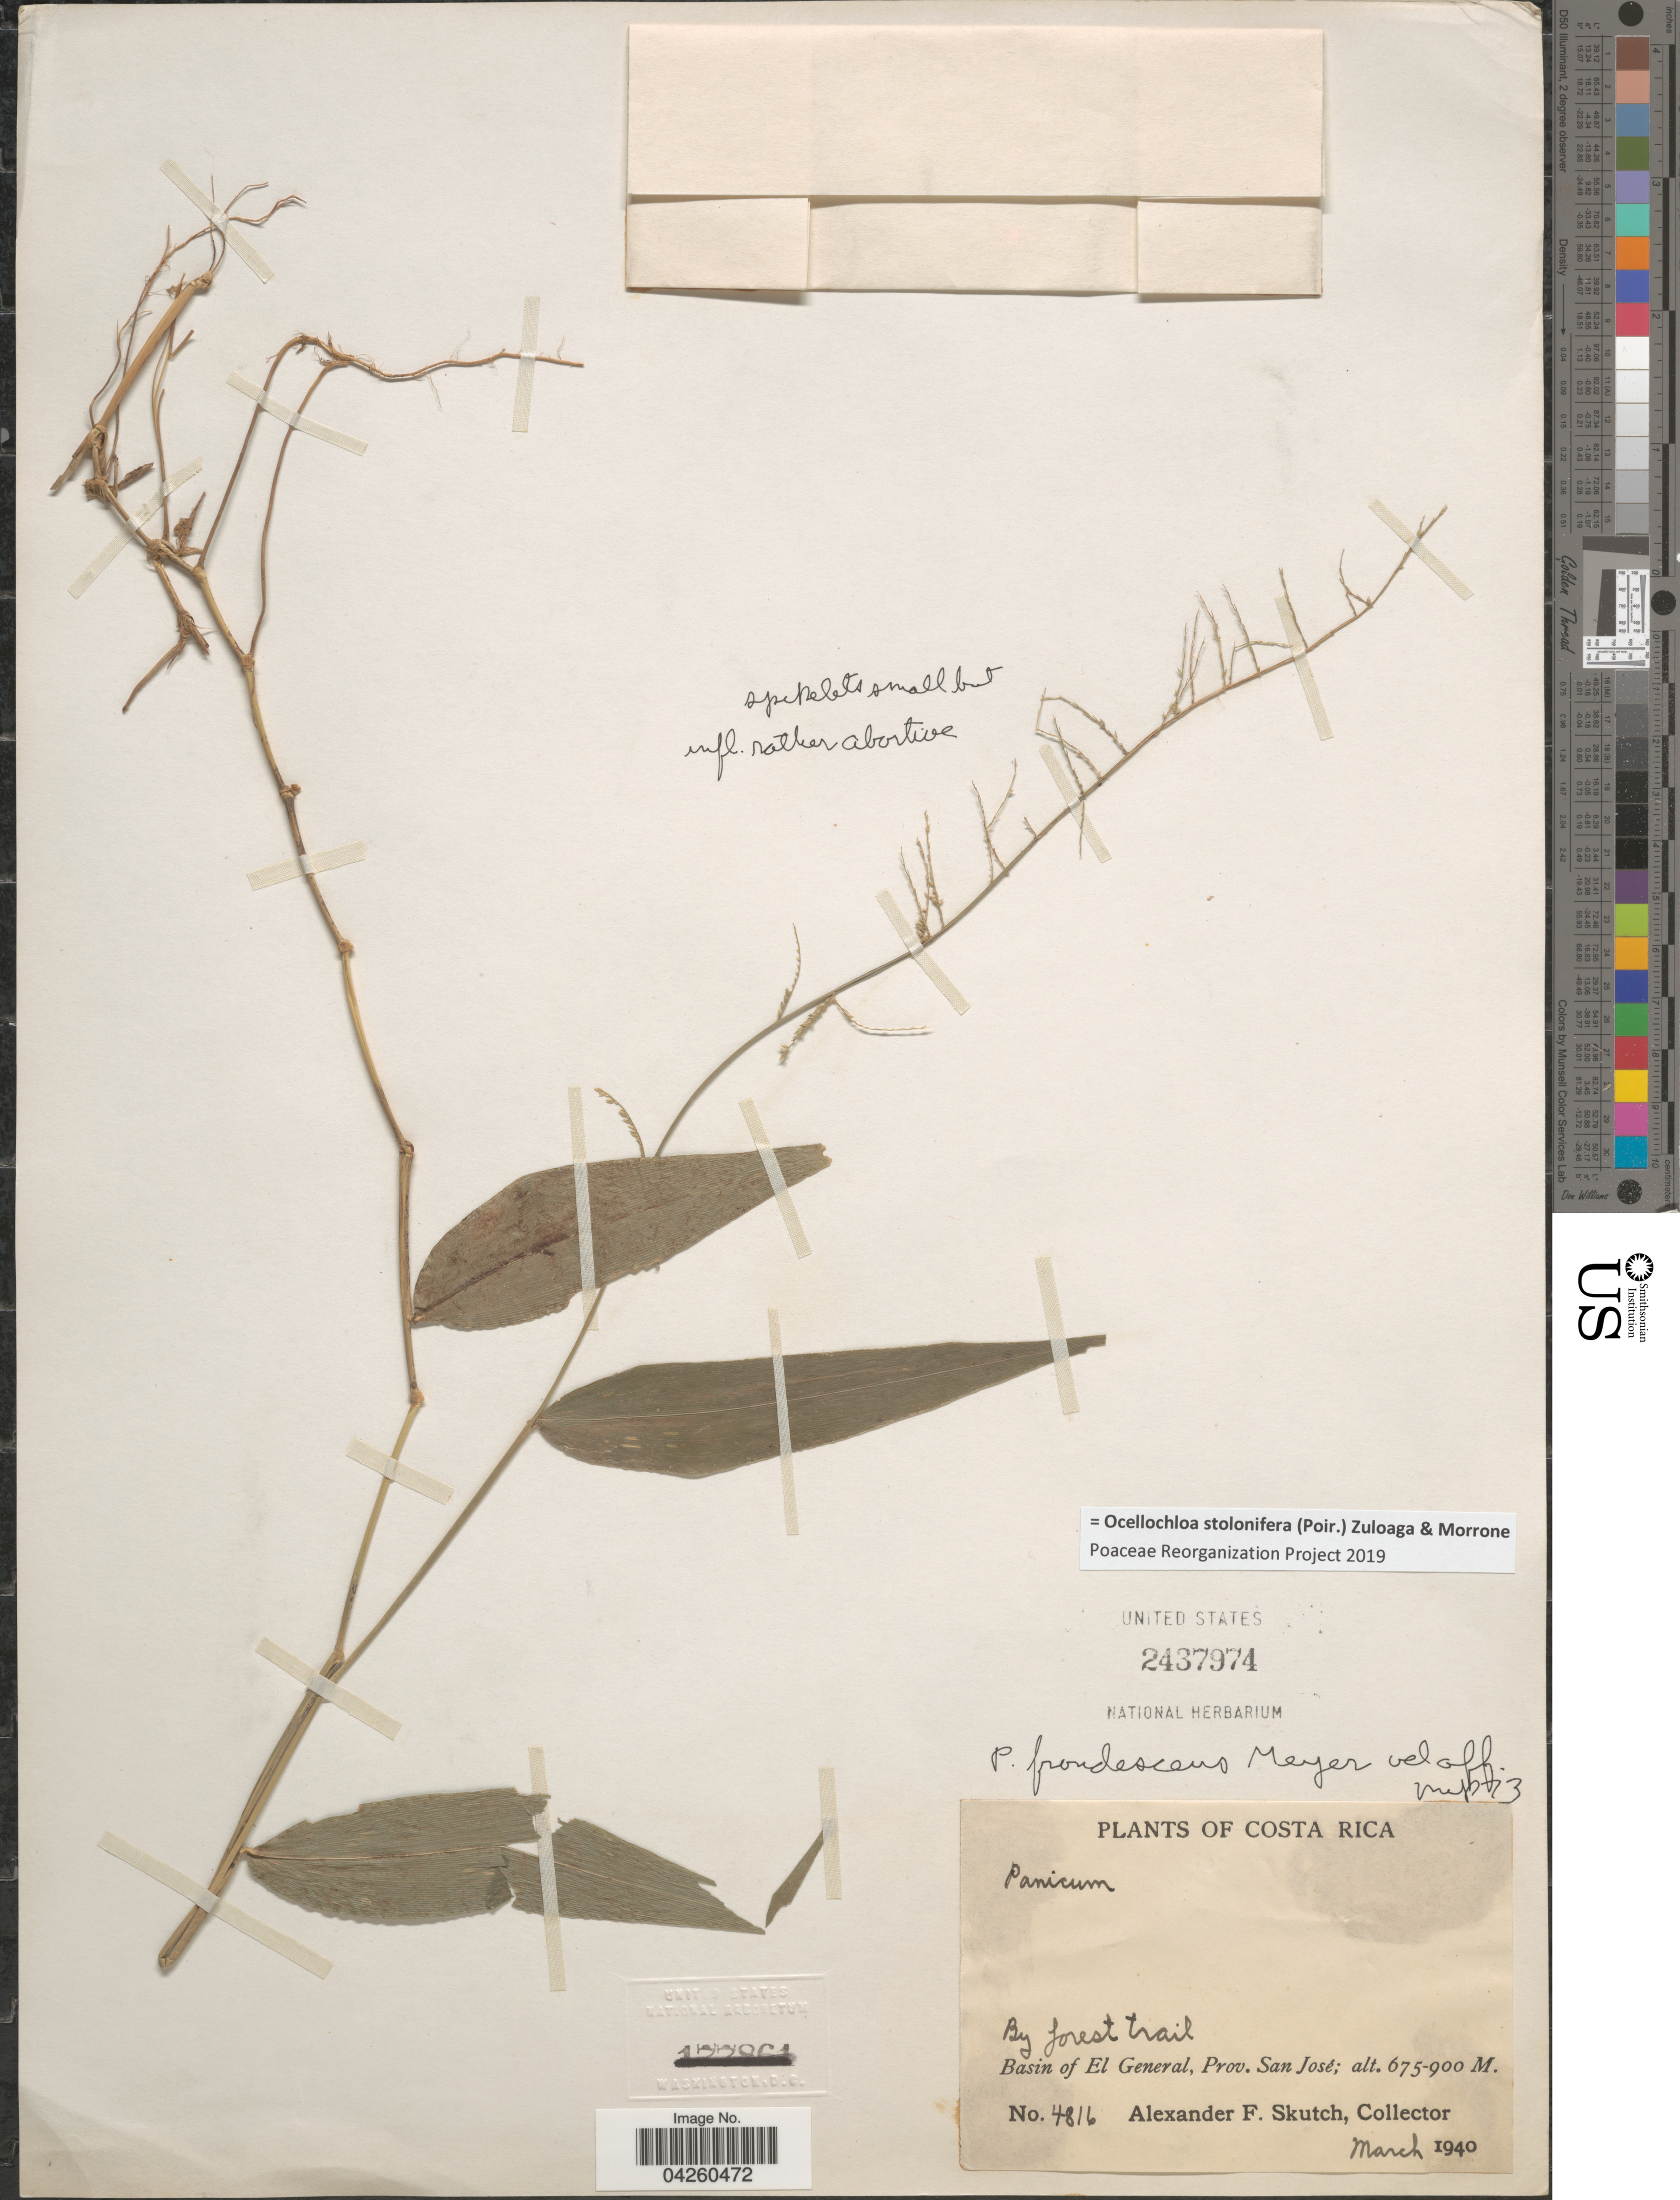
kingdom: Plantae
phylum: Tracheophyta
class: Liliopsida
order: Poales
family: Poaceae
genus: Ocellochloa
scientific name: Ocellochloa stolonifera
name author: (Poir.) Zuloaga & Morrone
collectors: A. F. Skutch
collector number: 4816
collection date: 1940-03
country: Costa Rica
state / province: San José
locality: By forest trail. Basin of El General, Prov. San José.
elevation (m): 675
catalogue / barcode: US 2437974